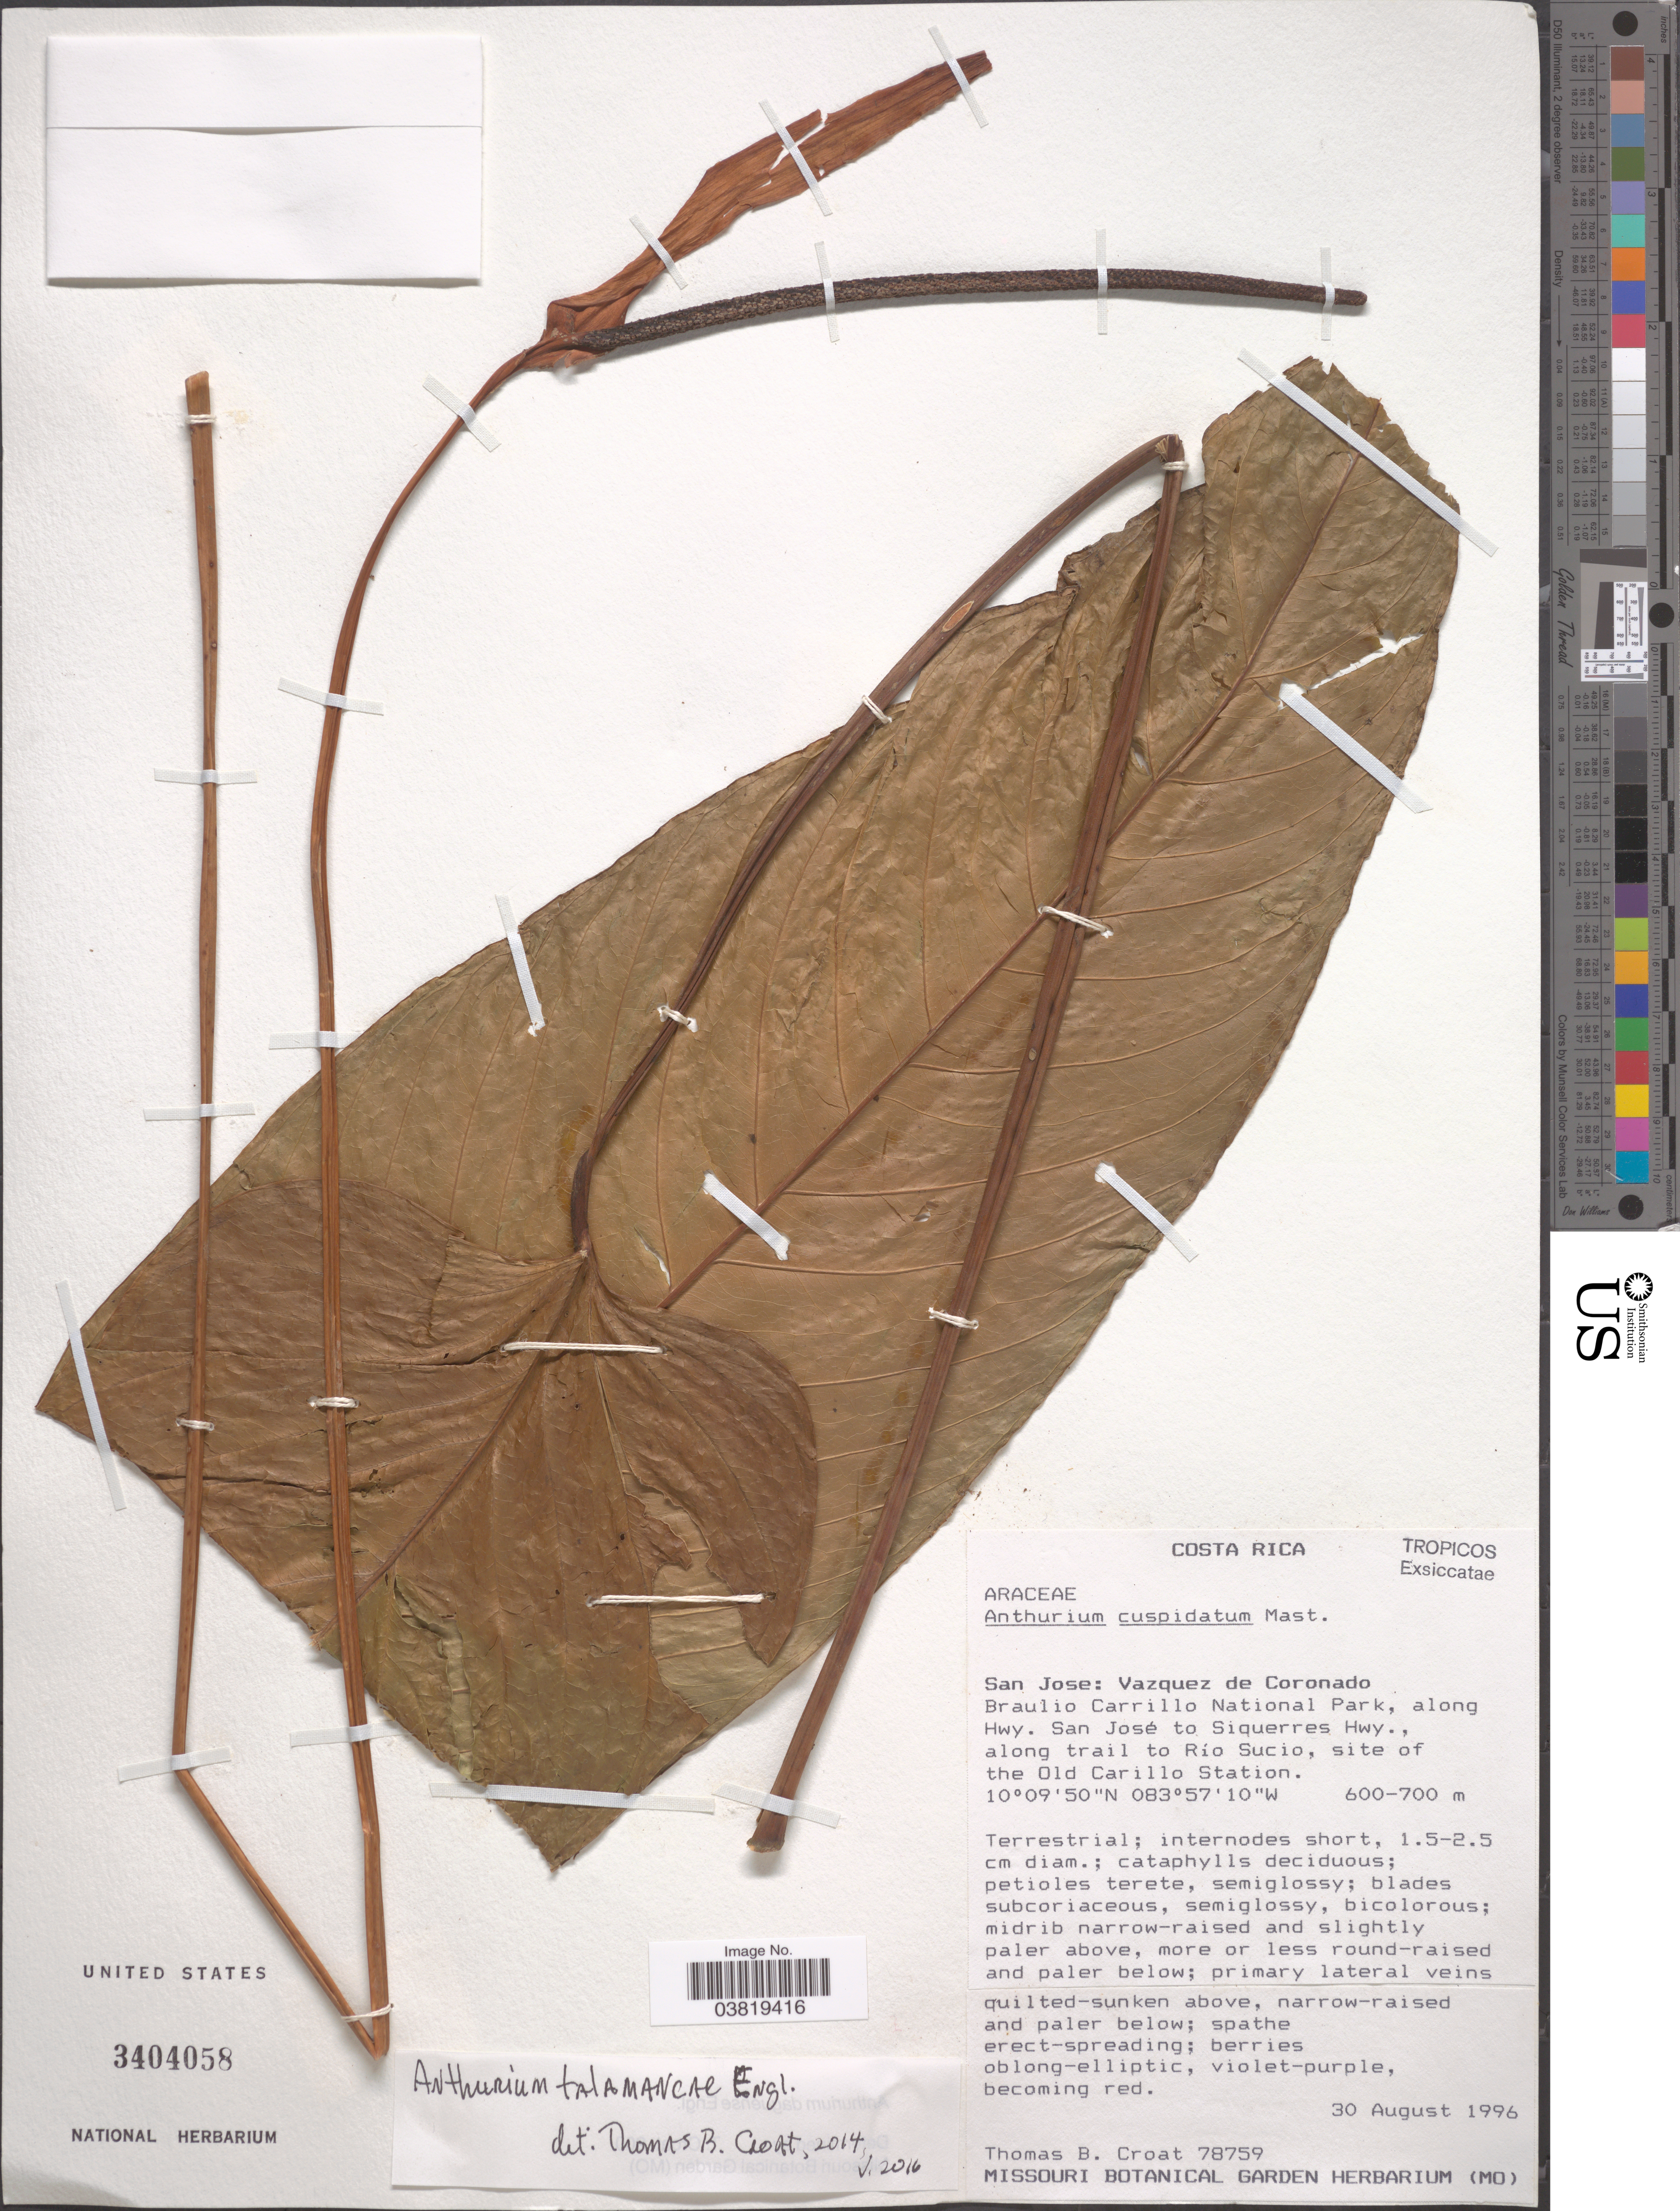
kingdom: Plantae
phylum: Tracheophyta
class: Liliopsida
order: Alismatales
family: Araceae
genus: Anthurium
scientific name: Anthurium talamancae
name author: Engl.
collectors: T. B. Croat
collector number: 78759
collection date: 1996-08-30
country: Costa Rica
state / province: San José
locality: Vazquez de Coronado. Braulio Carrillo National Park, along Hwy. San José to Siquerres Hwy., along trail to Río Sucio, site of the Old Carillo Station.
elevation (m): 600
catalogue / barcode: US 3404058